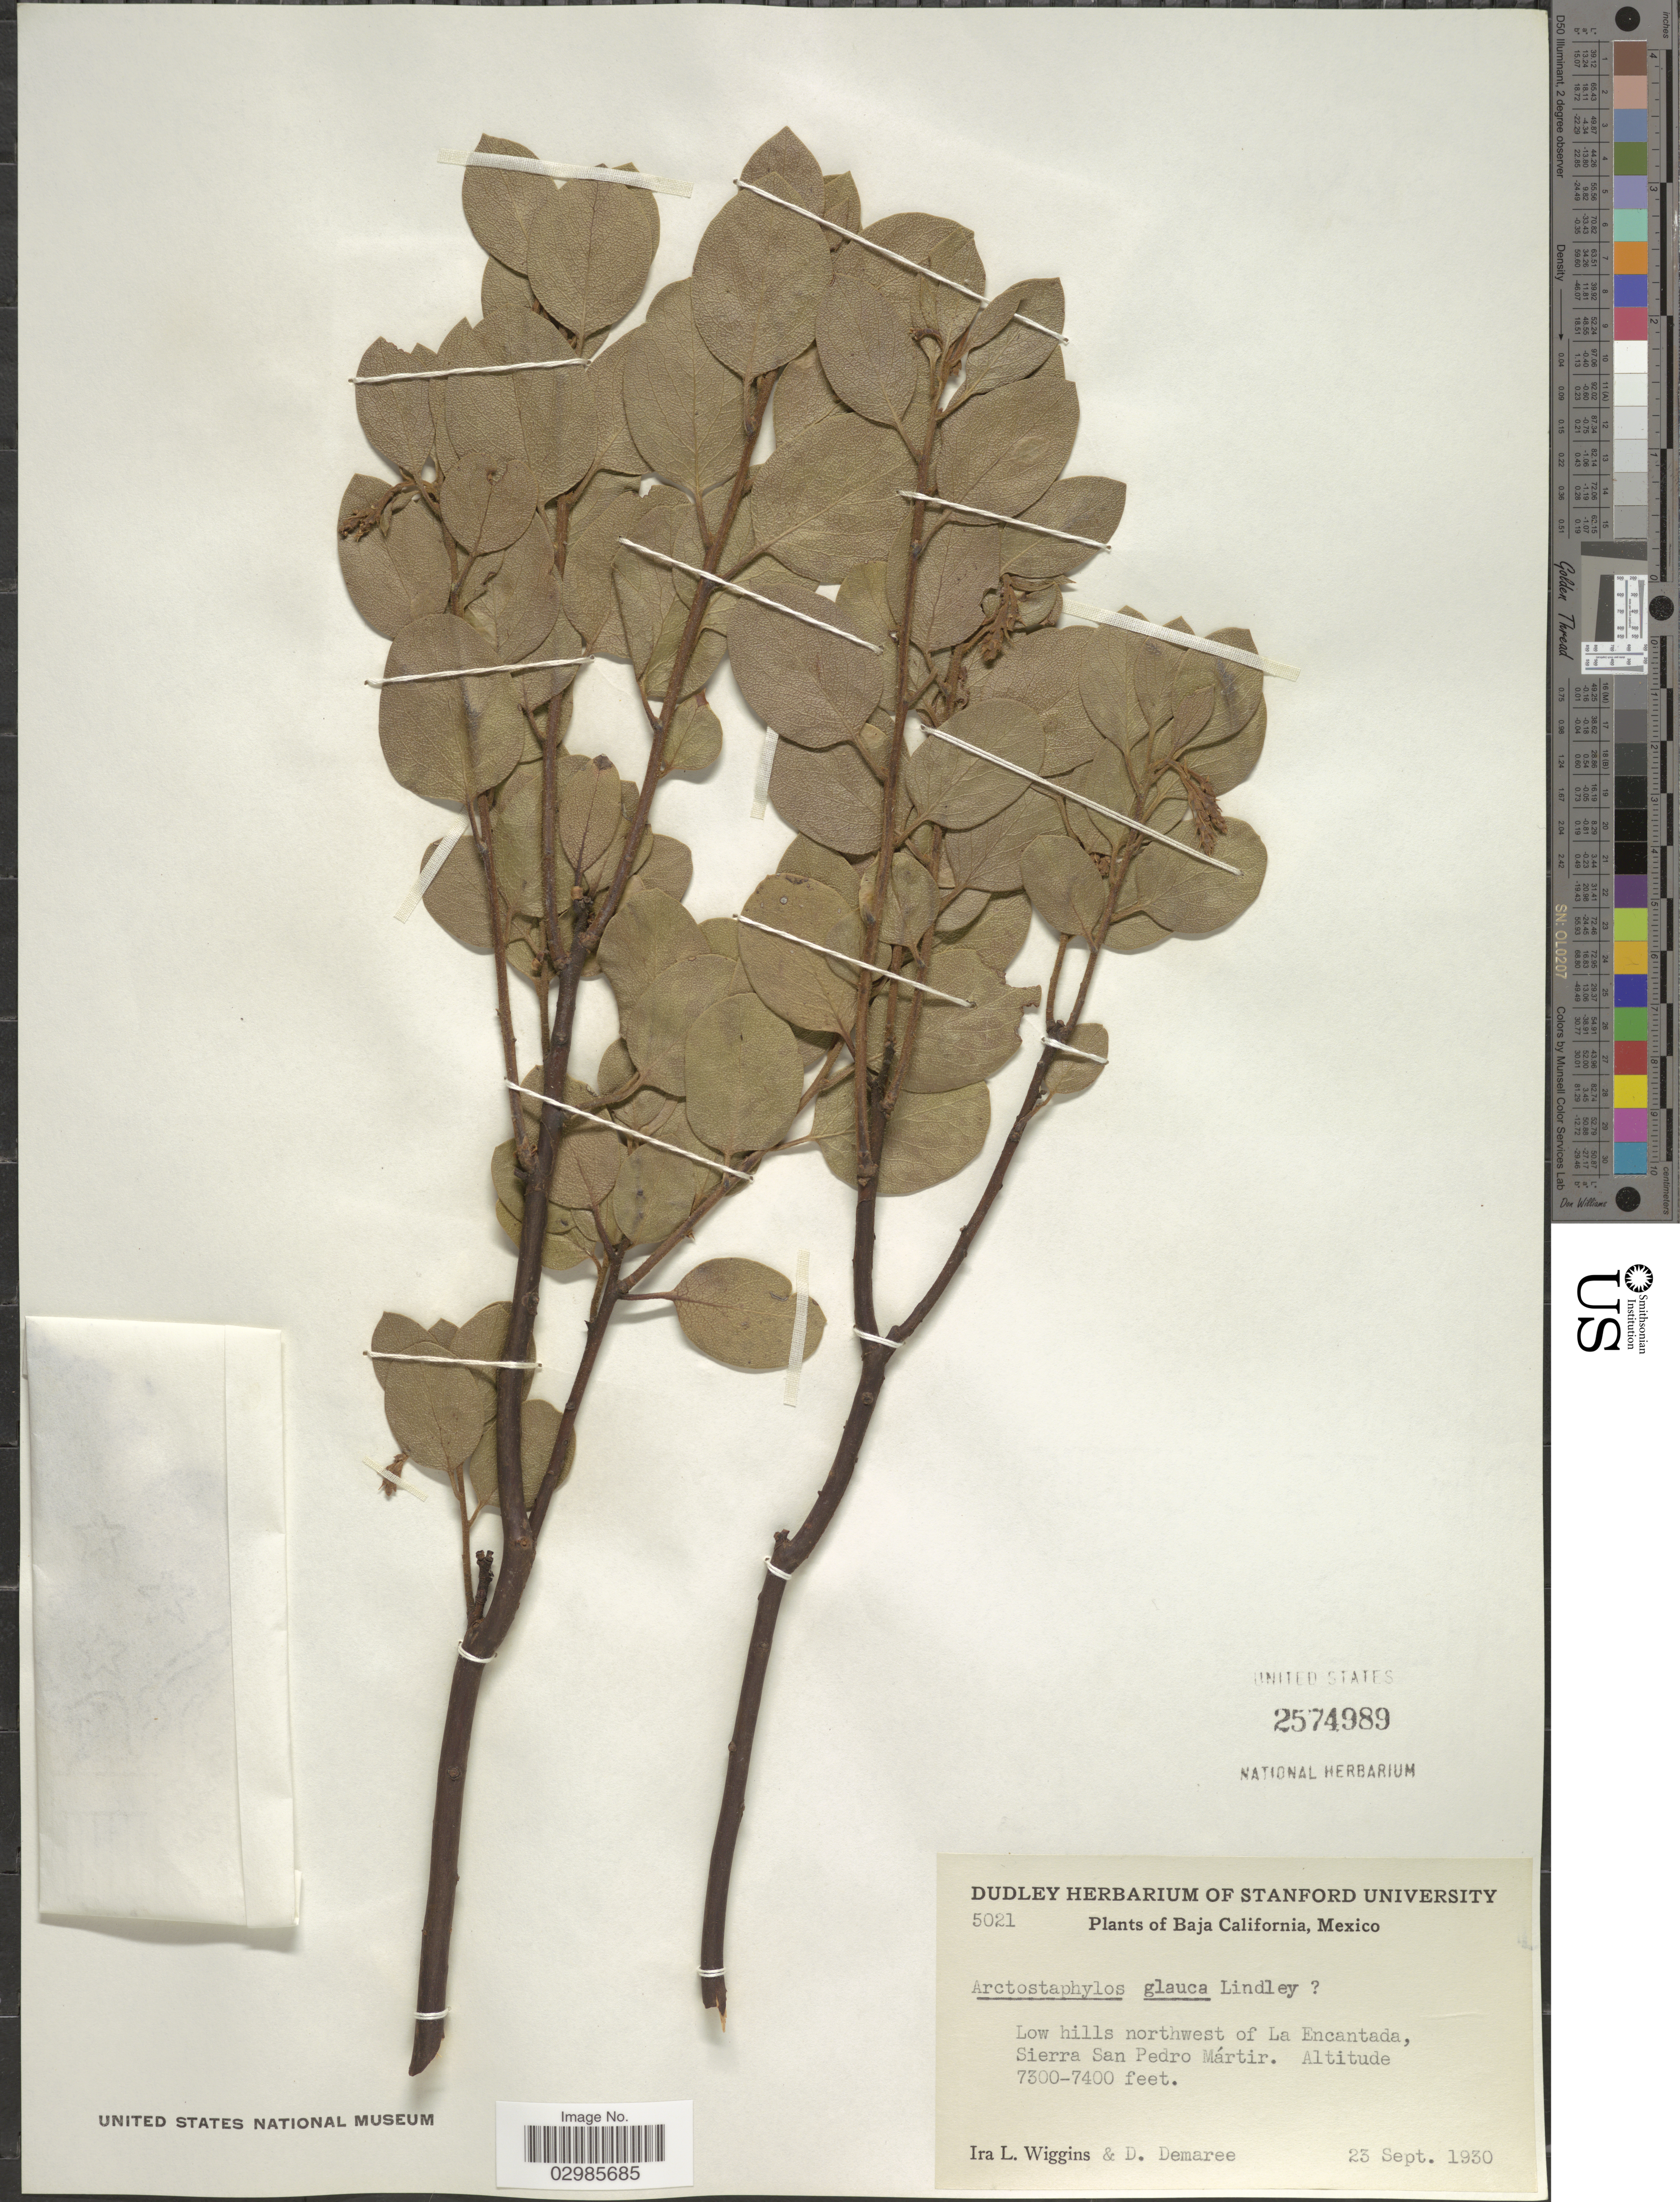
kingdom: Plantae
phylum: Tracheophyta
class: Magnoliopsida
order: Ericales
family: Ericaceae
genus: Arctostaphylos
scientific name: Arctostaphylos glauca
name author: Lindl.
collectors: I. L. Wiggins & D. Demaree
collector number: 5021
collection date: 1930-09-23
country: Mexico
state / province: Baja California Norte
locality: Low hills northwest of La Encantada, Sierra San Pedro Mártir.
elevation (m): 2225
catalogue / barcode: US 2574989